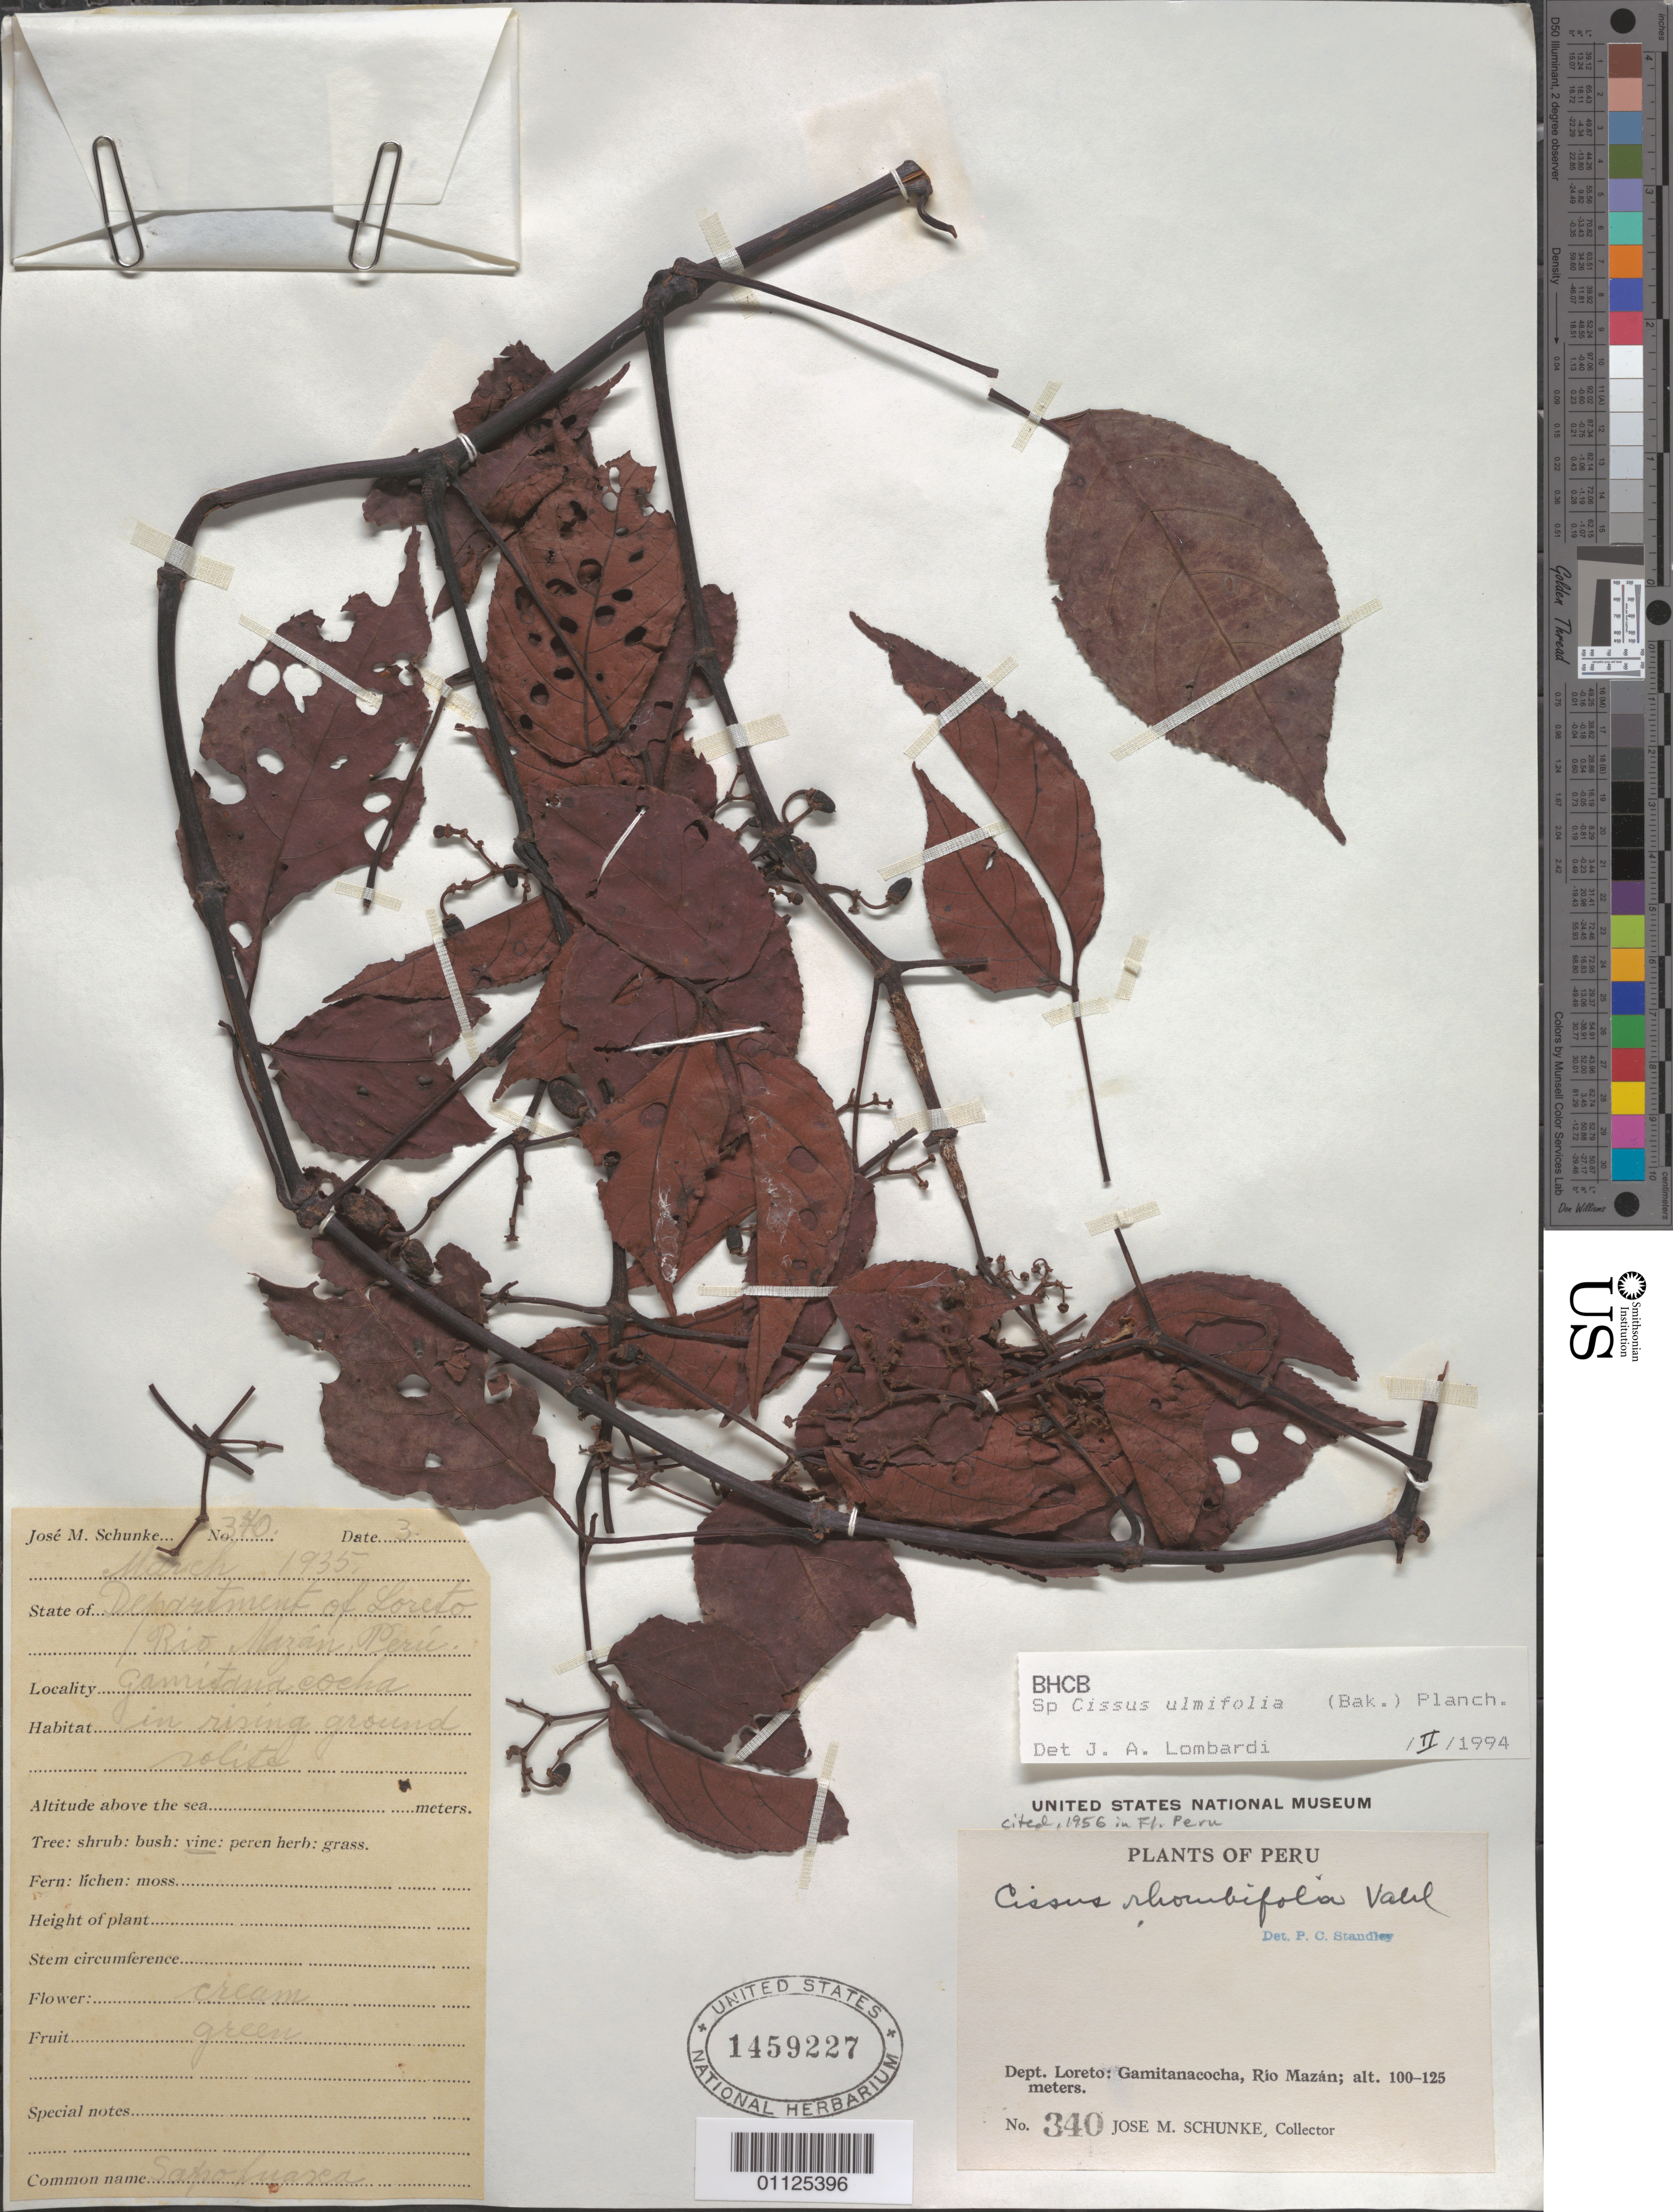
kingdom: Plantae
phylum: Tracheophyta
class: Magnoliopsida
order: Vitales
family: Vitaceae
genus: Cissus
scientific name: Cissus ulmifolia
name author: (Baker) Planch.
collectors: J. M. Schunke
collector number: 340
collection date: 1935-03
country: Peru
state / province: Loreto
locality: Gamitanacocha, Rio Mazan.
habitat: In rising ground.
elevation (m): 100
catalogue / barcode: US 1459227